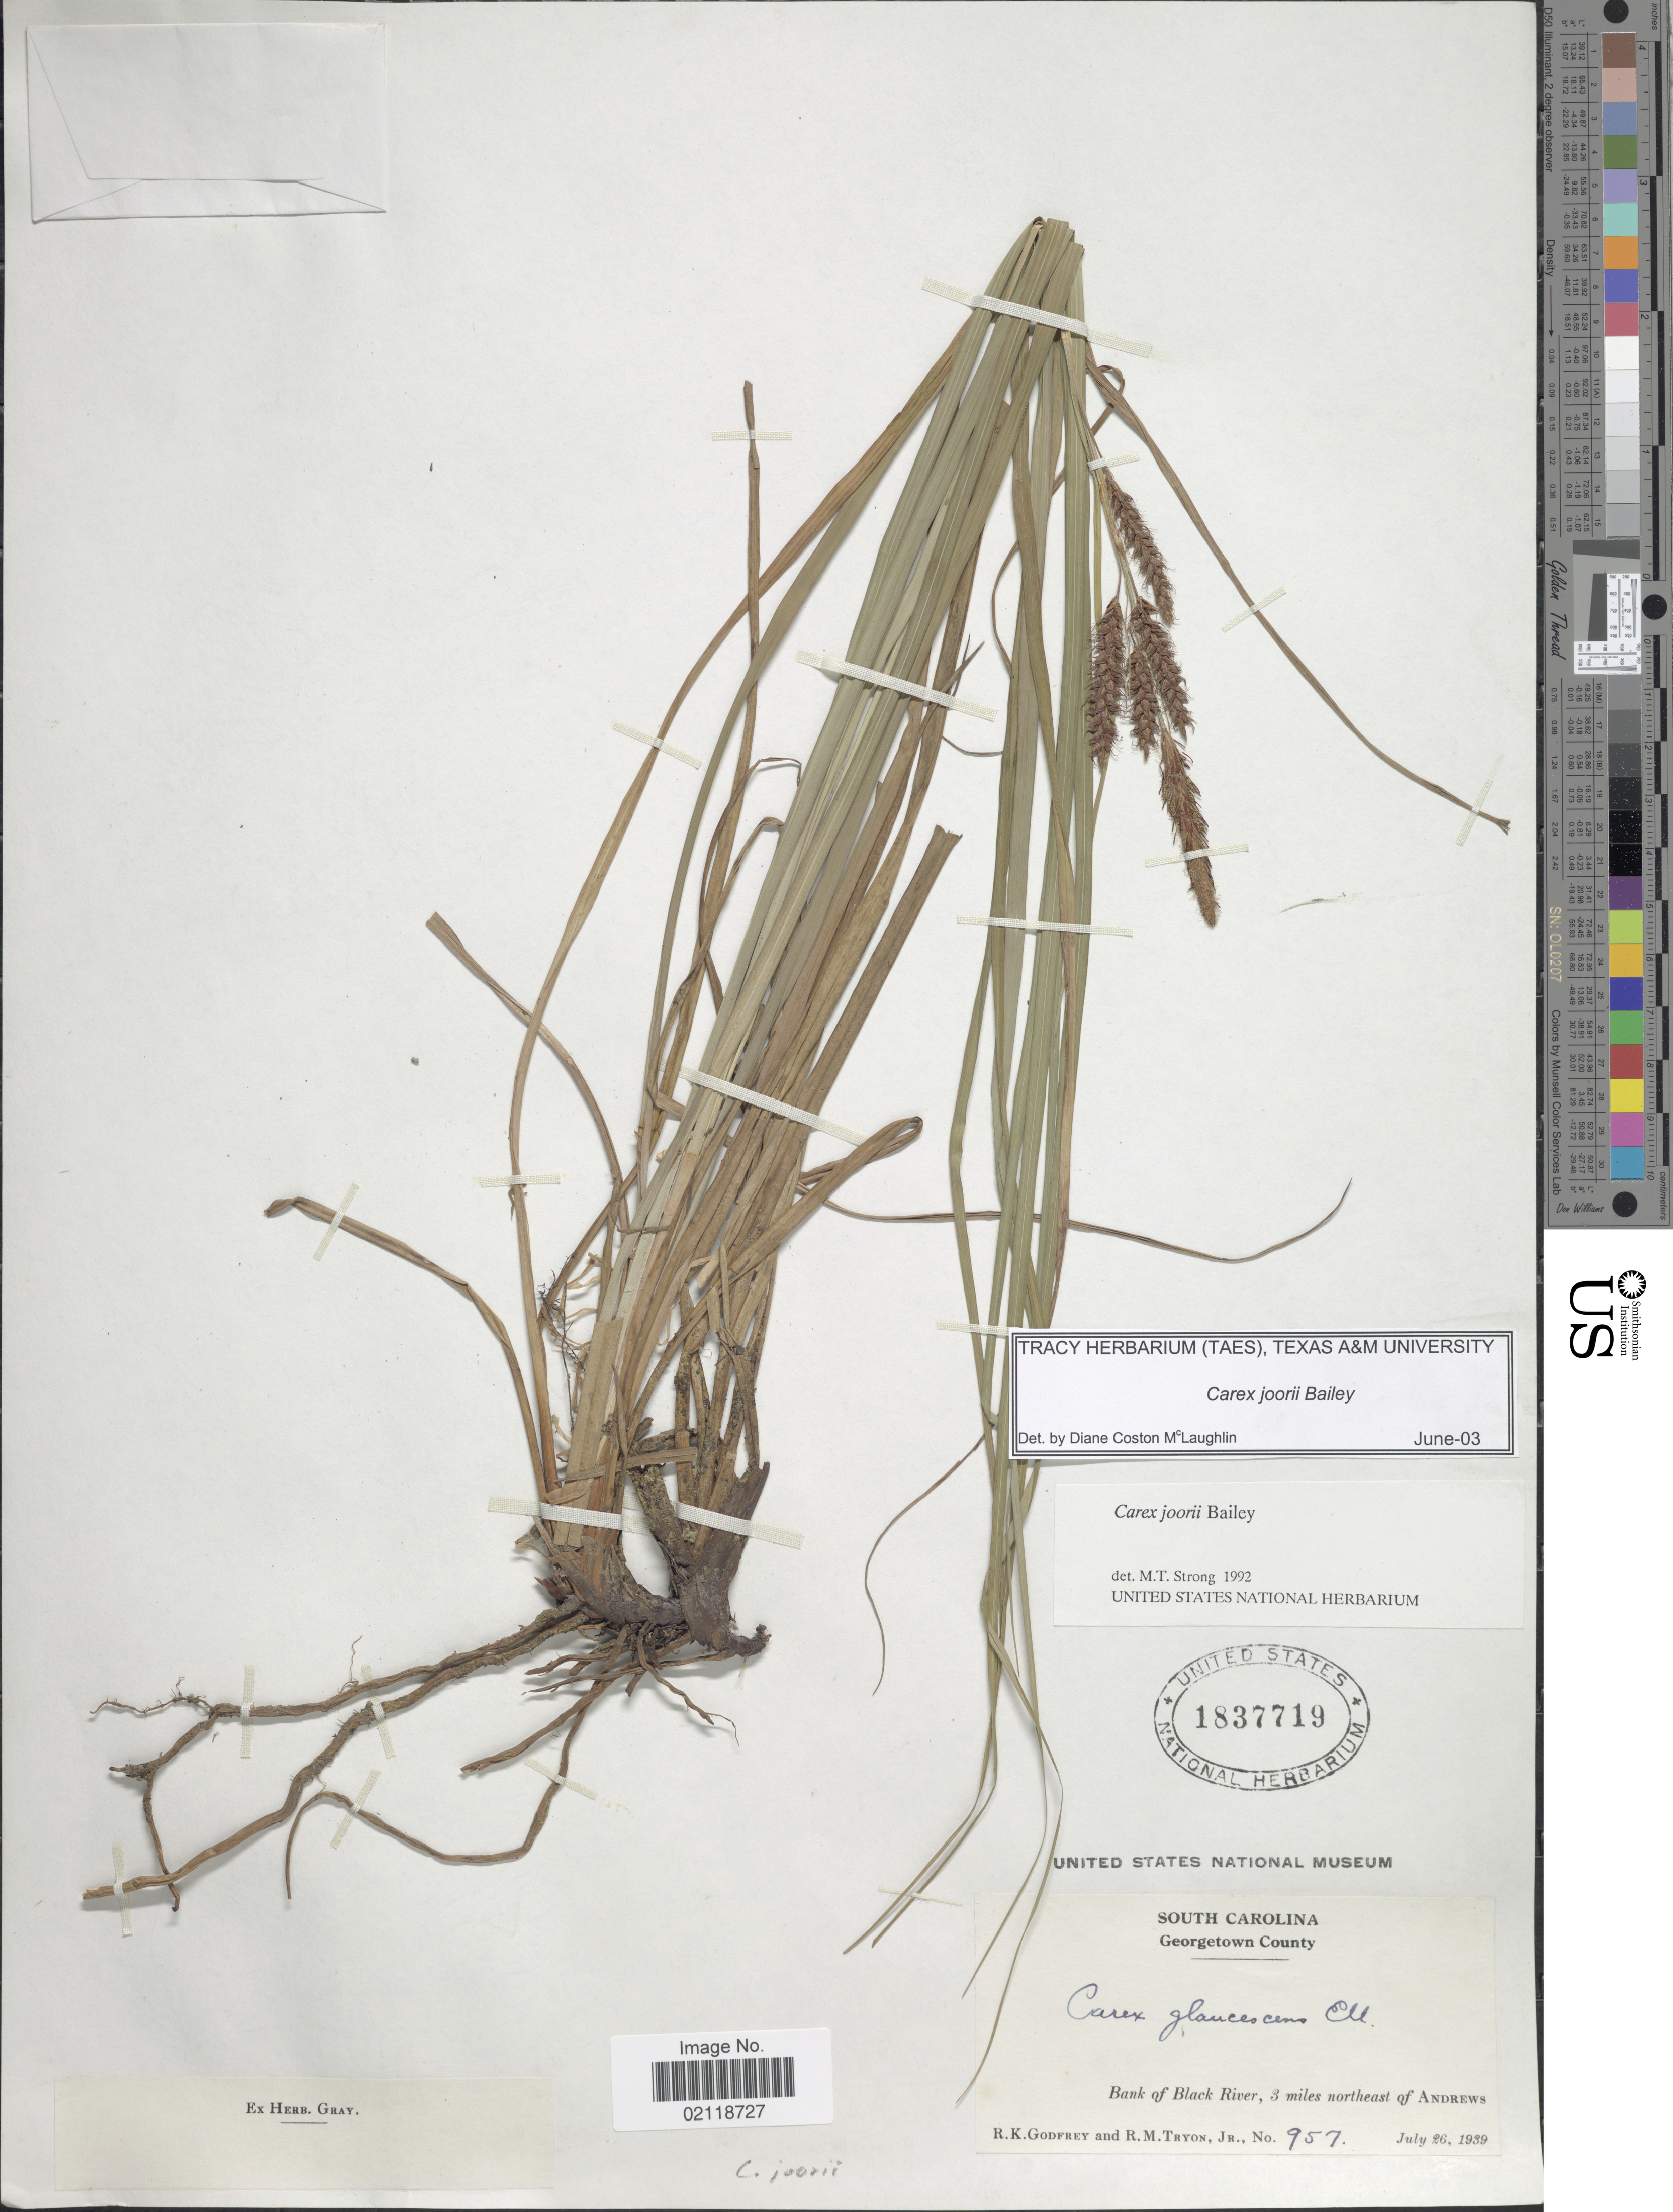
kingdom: Plantae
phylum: Tracheophyta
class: Liliopsida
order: Poales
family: Cyperaceae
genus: Carex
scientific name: Carex joorii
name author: L.H. Bailey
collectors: R. K. Godfrey & R. M. Tryon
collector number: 957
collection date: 1939-07-26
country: United States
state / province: South Carolina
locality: Georgetown County, Bank of Black River, 3 miles northeast of Andrews.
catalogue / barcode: US 1837719